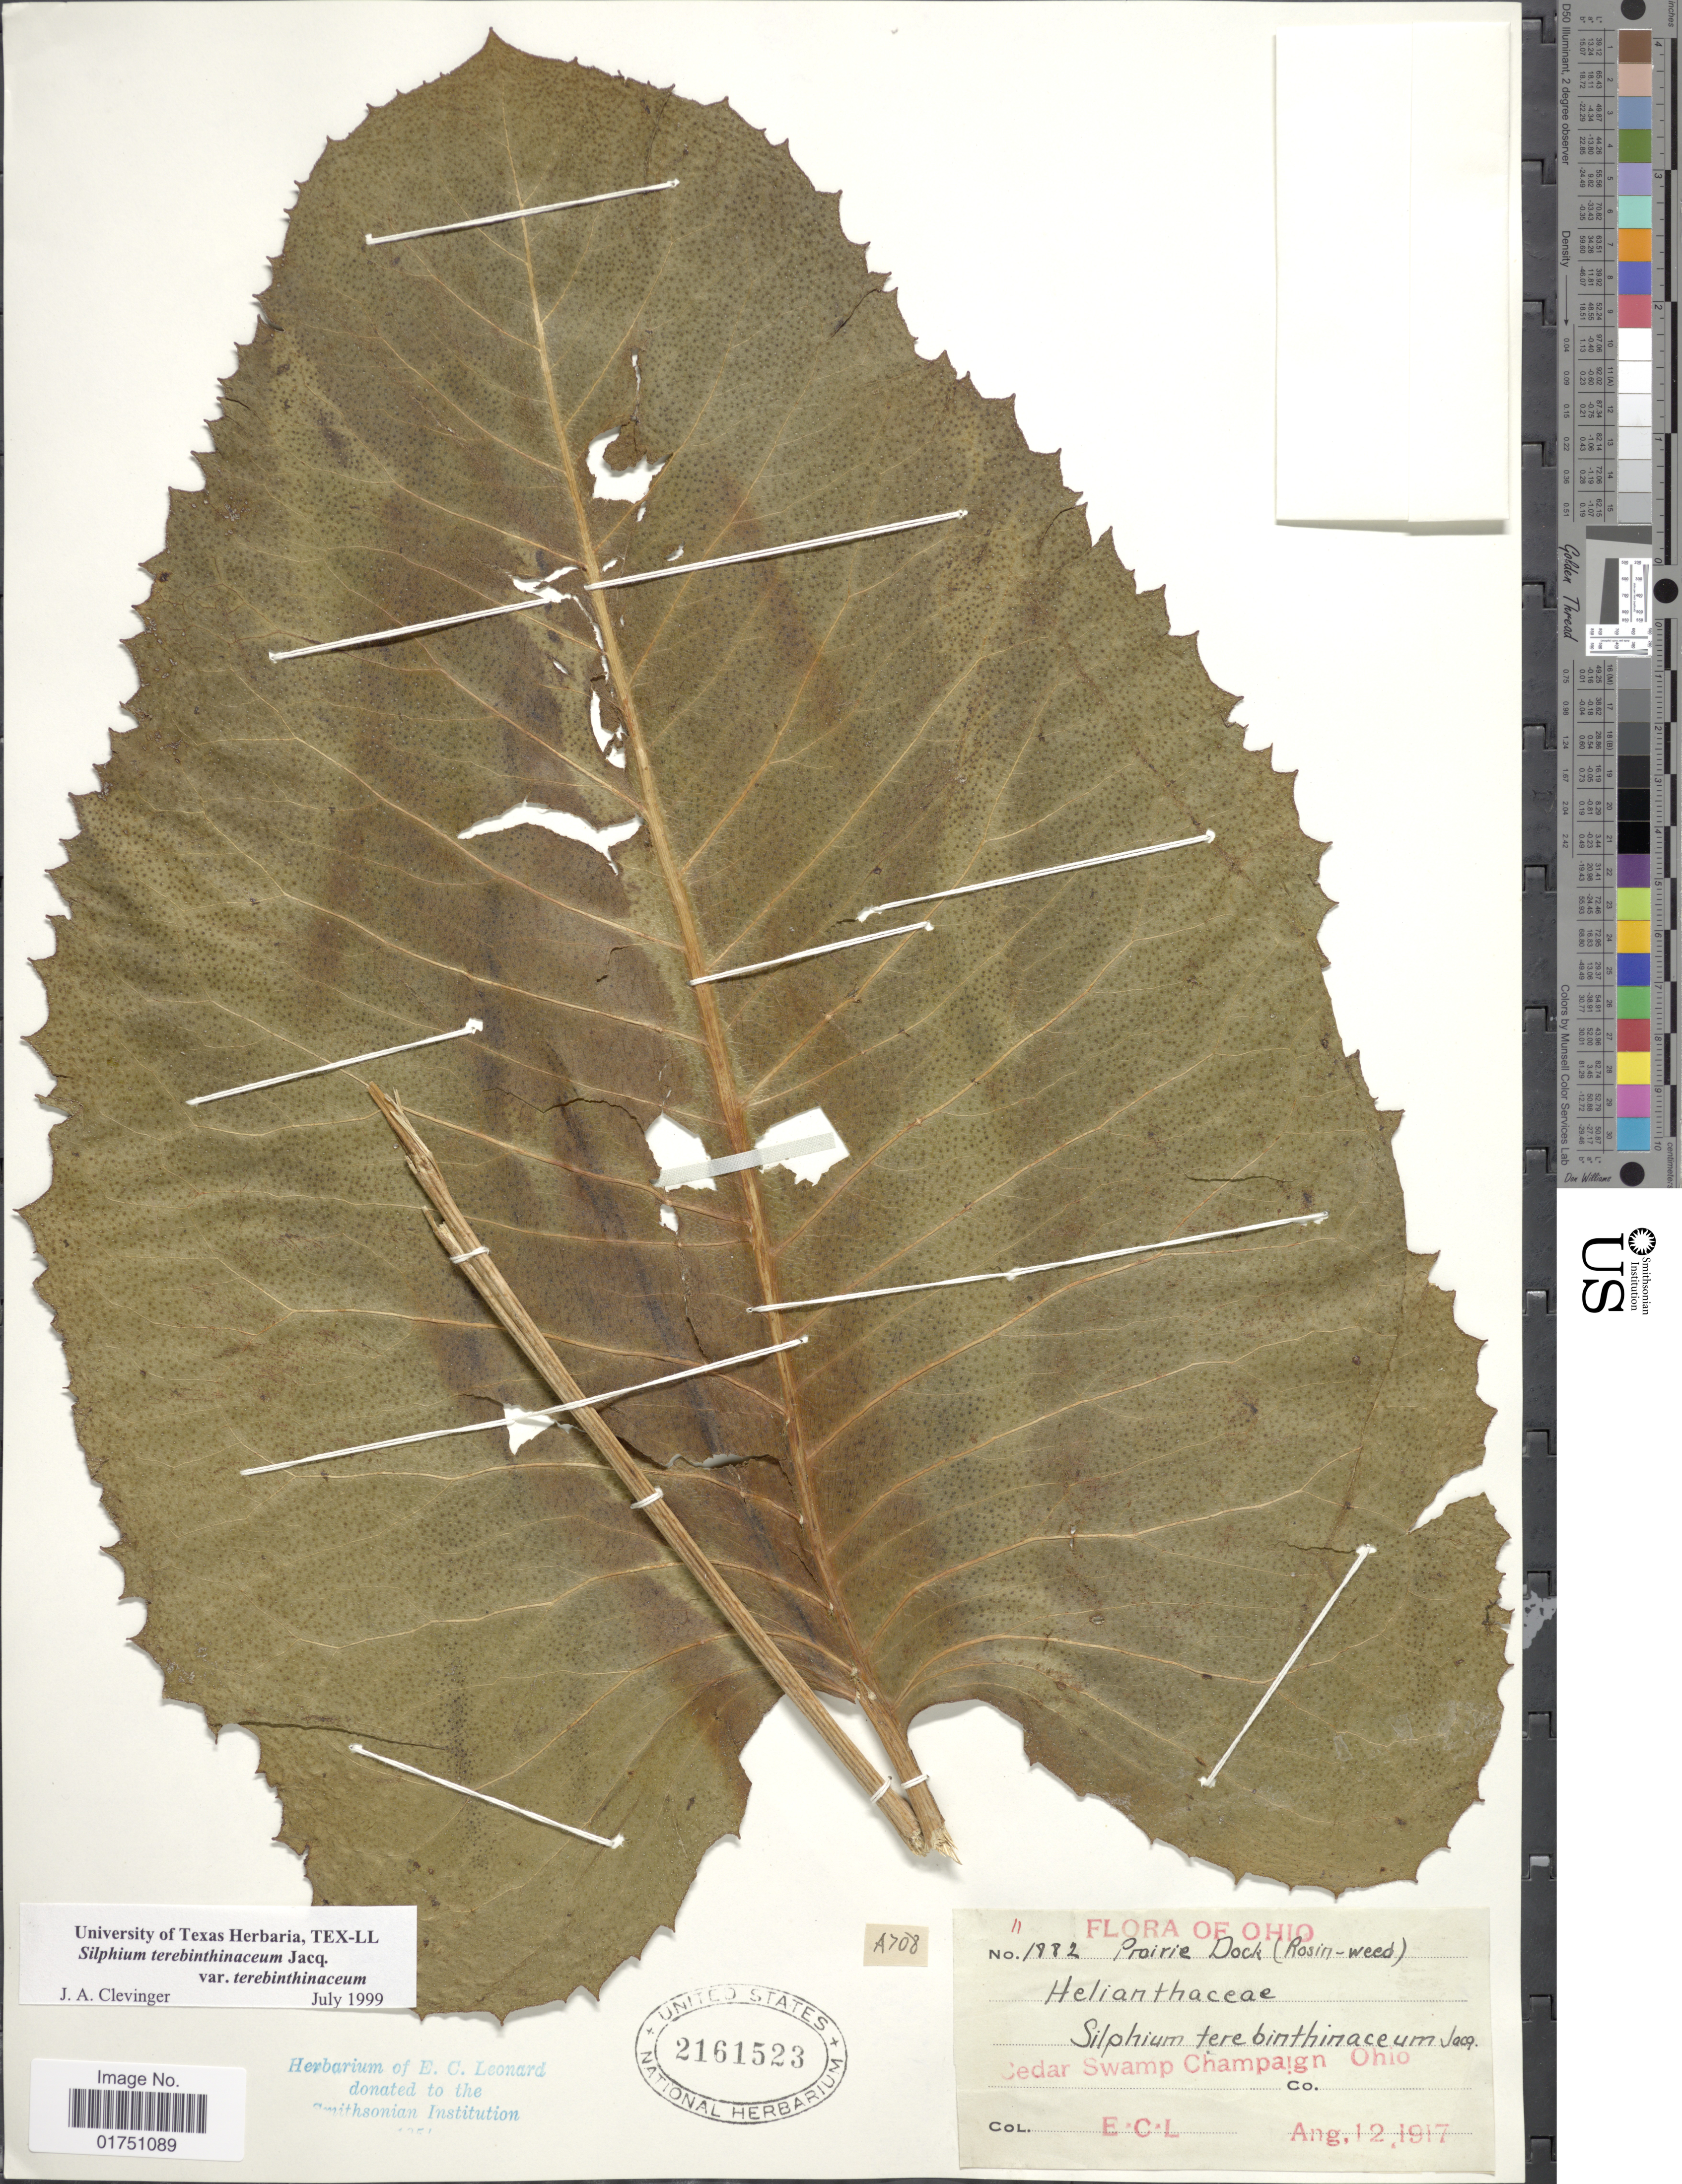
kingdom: Plantae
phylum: Tracheophyta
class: Magnoliopsida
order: Asterales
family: Asteraceae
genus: Silphium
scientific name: Silphium terebinthinaceum var. terebinthinaceum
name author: Jacq.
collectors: E. C. Leonard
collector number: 1882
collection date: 1917-08-12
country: United States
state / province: Ohio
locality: Cedar Swamp Champaign Co. Ohio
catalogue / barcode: US 2161523